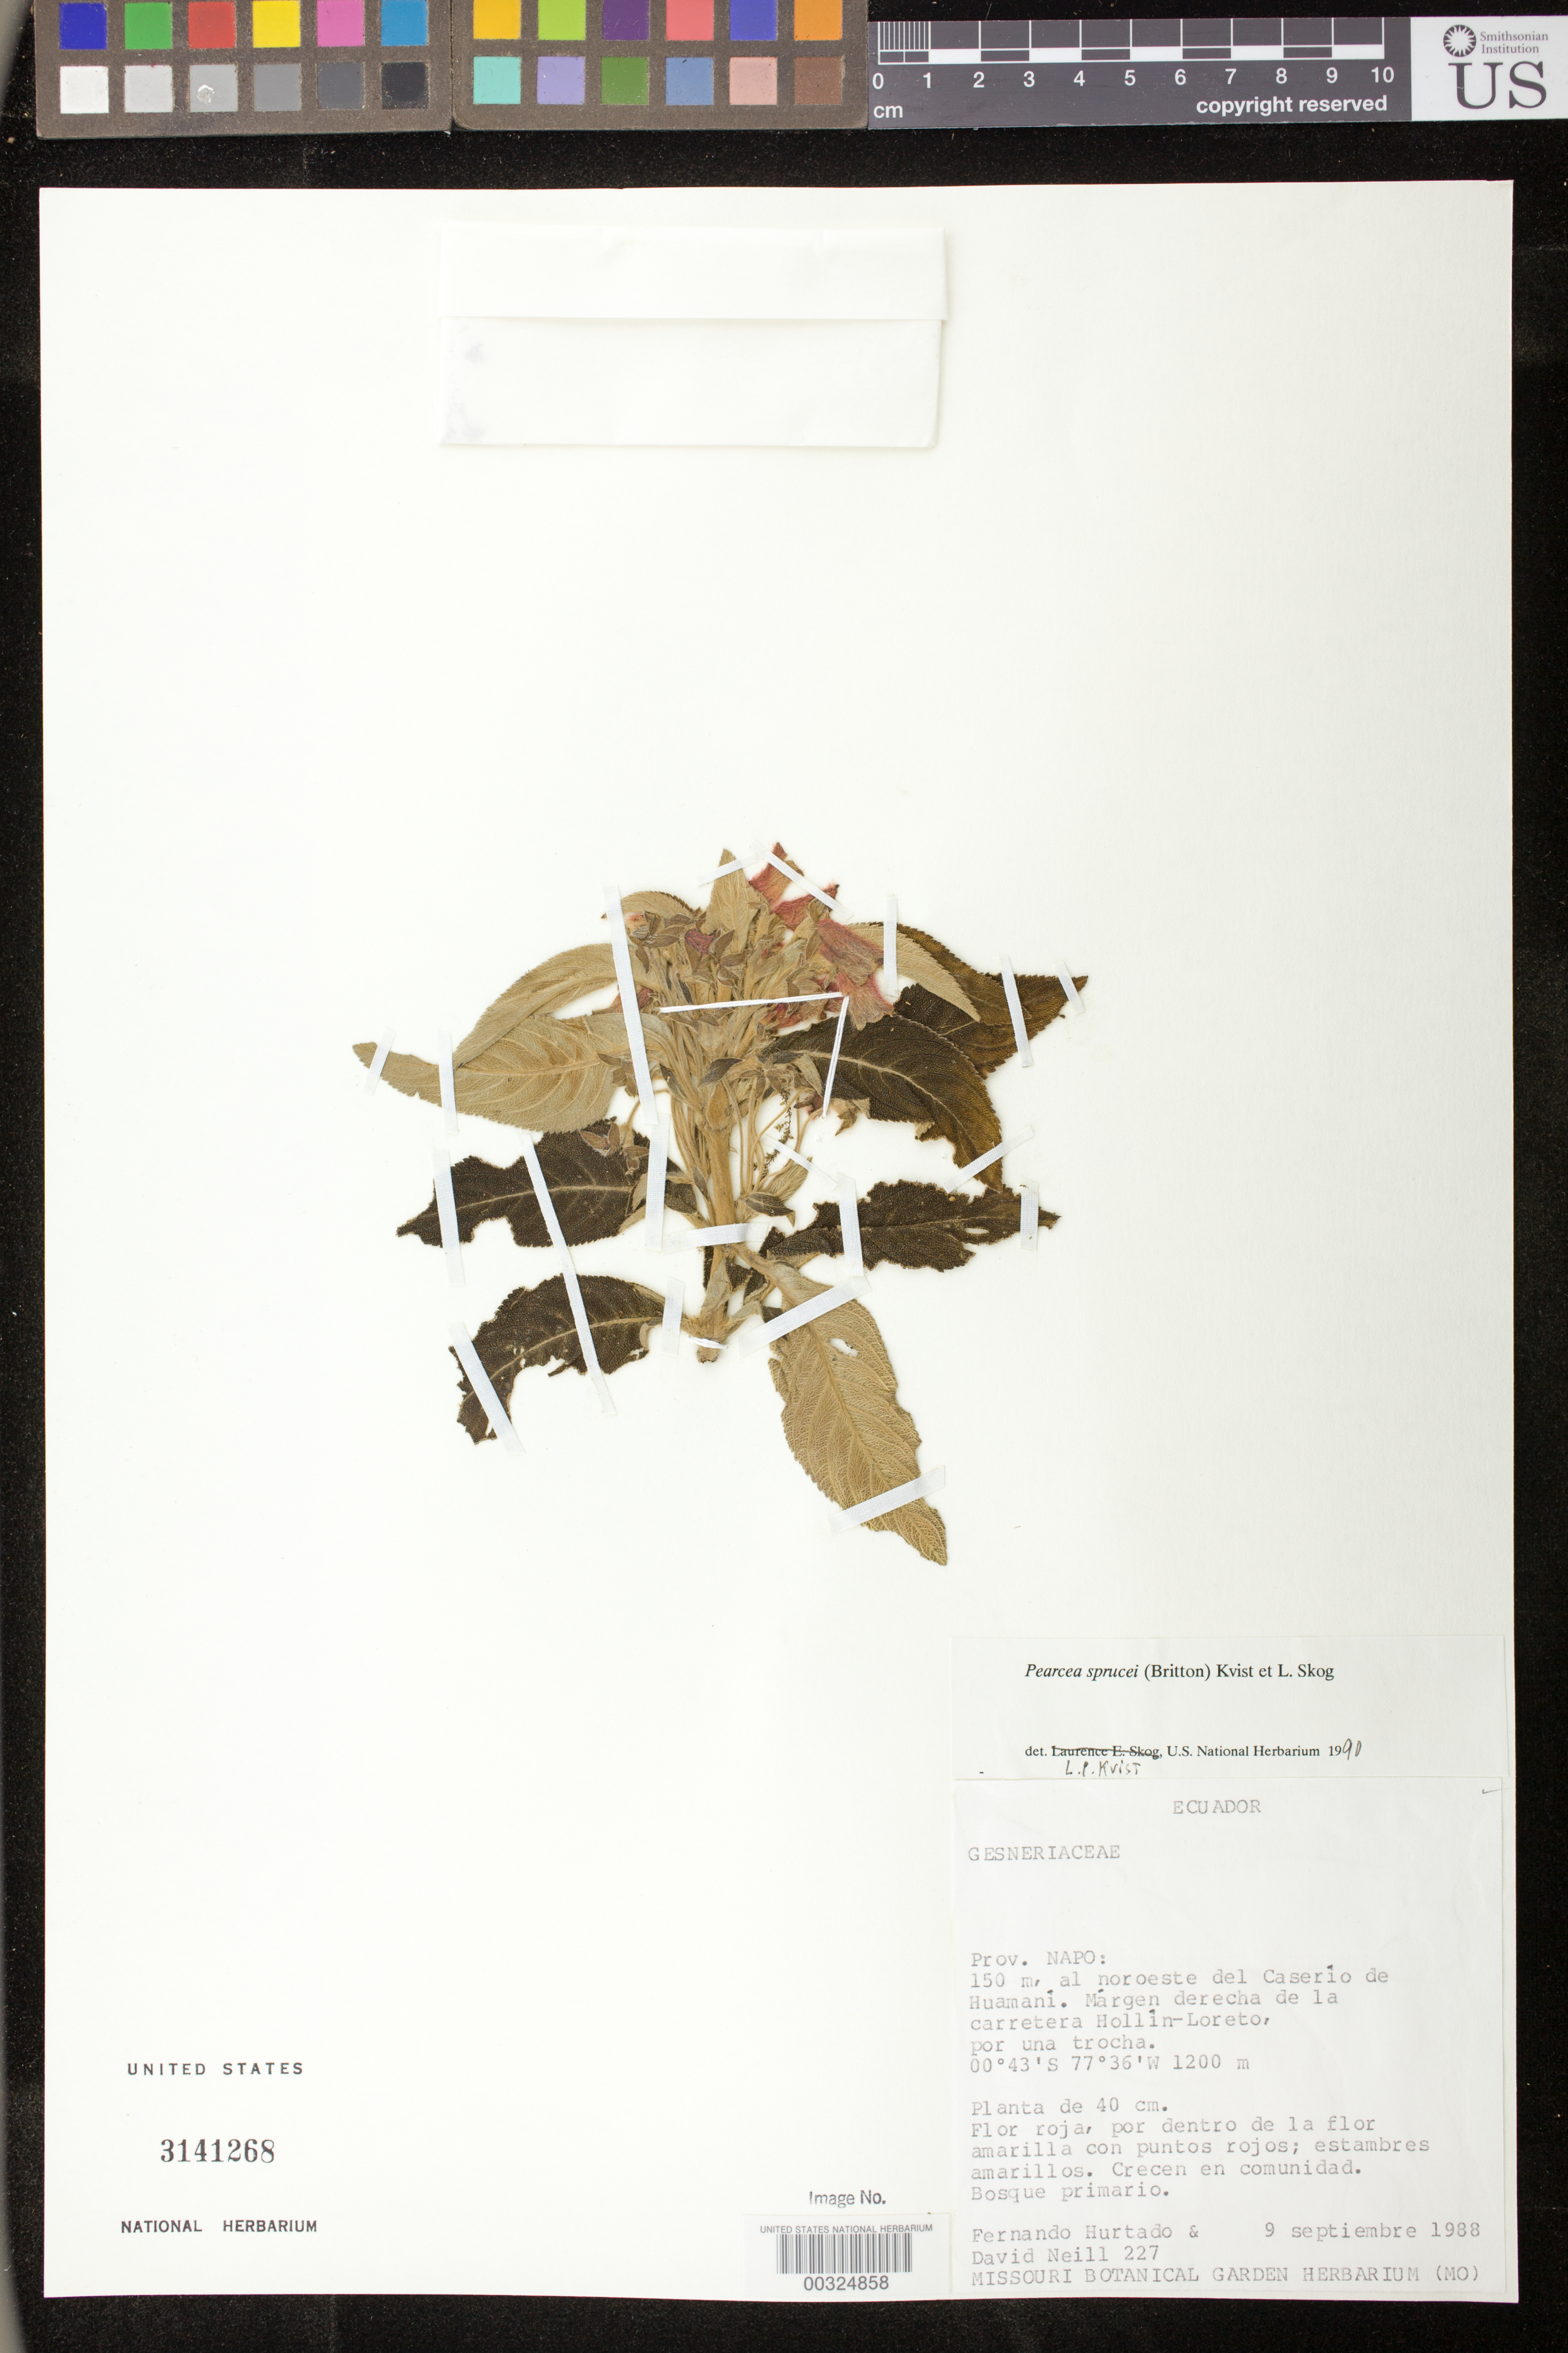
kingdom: Plantae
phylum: Tracheophyta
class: Magnoliopsida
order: Lamiales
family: Gesneriaceae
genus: Pearcea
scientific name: Pearcea sprucei var. sprucei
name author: (Britton ex Rusby) L.P. Kvist & L.E. Skog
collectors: F. Hurtado & D. A. Neill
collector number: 227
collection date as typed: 09 Sep 1988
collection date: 1988-09-09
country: Ecuador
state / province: Napo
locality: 150 m, NW of Caserio de Huamani, right side of Hollin - Loreto highway, by a trail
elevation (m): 1200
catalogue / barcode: US 3141268